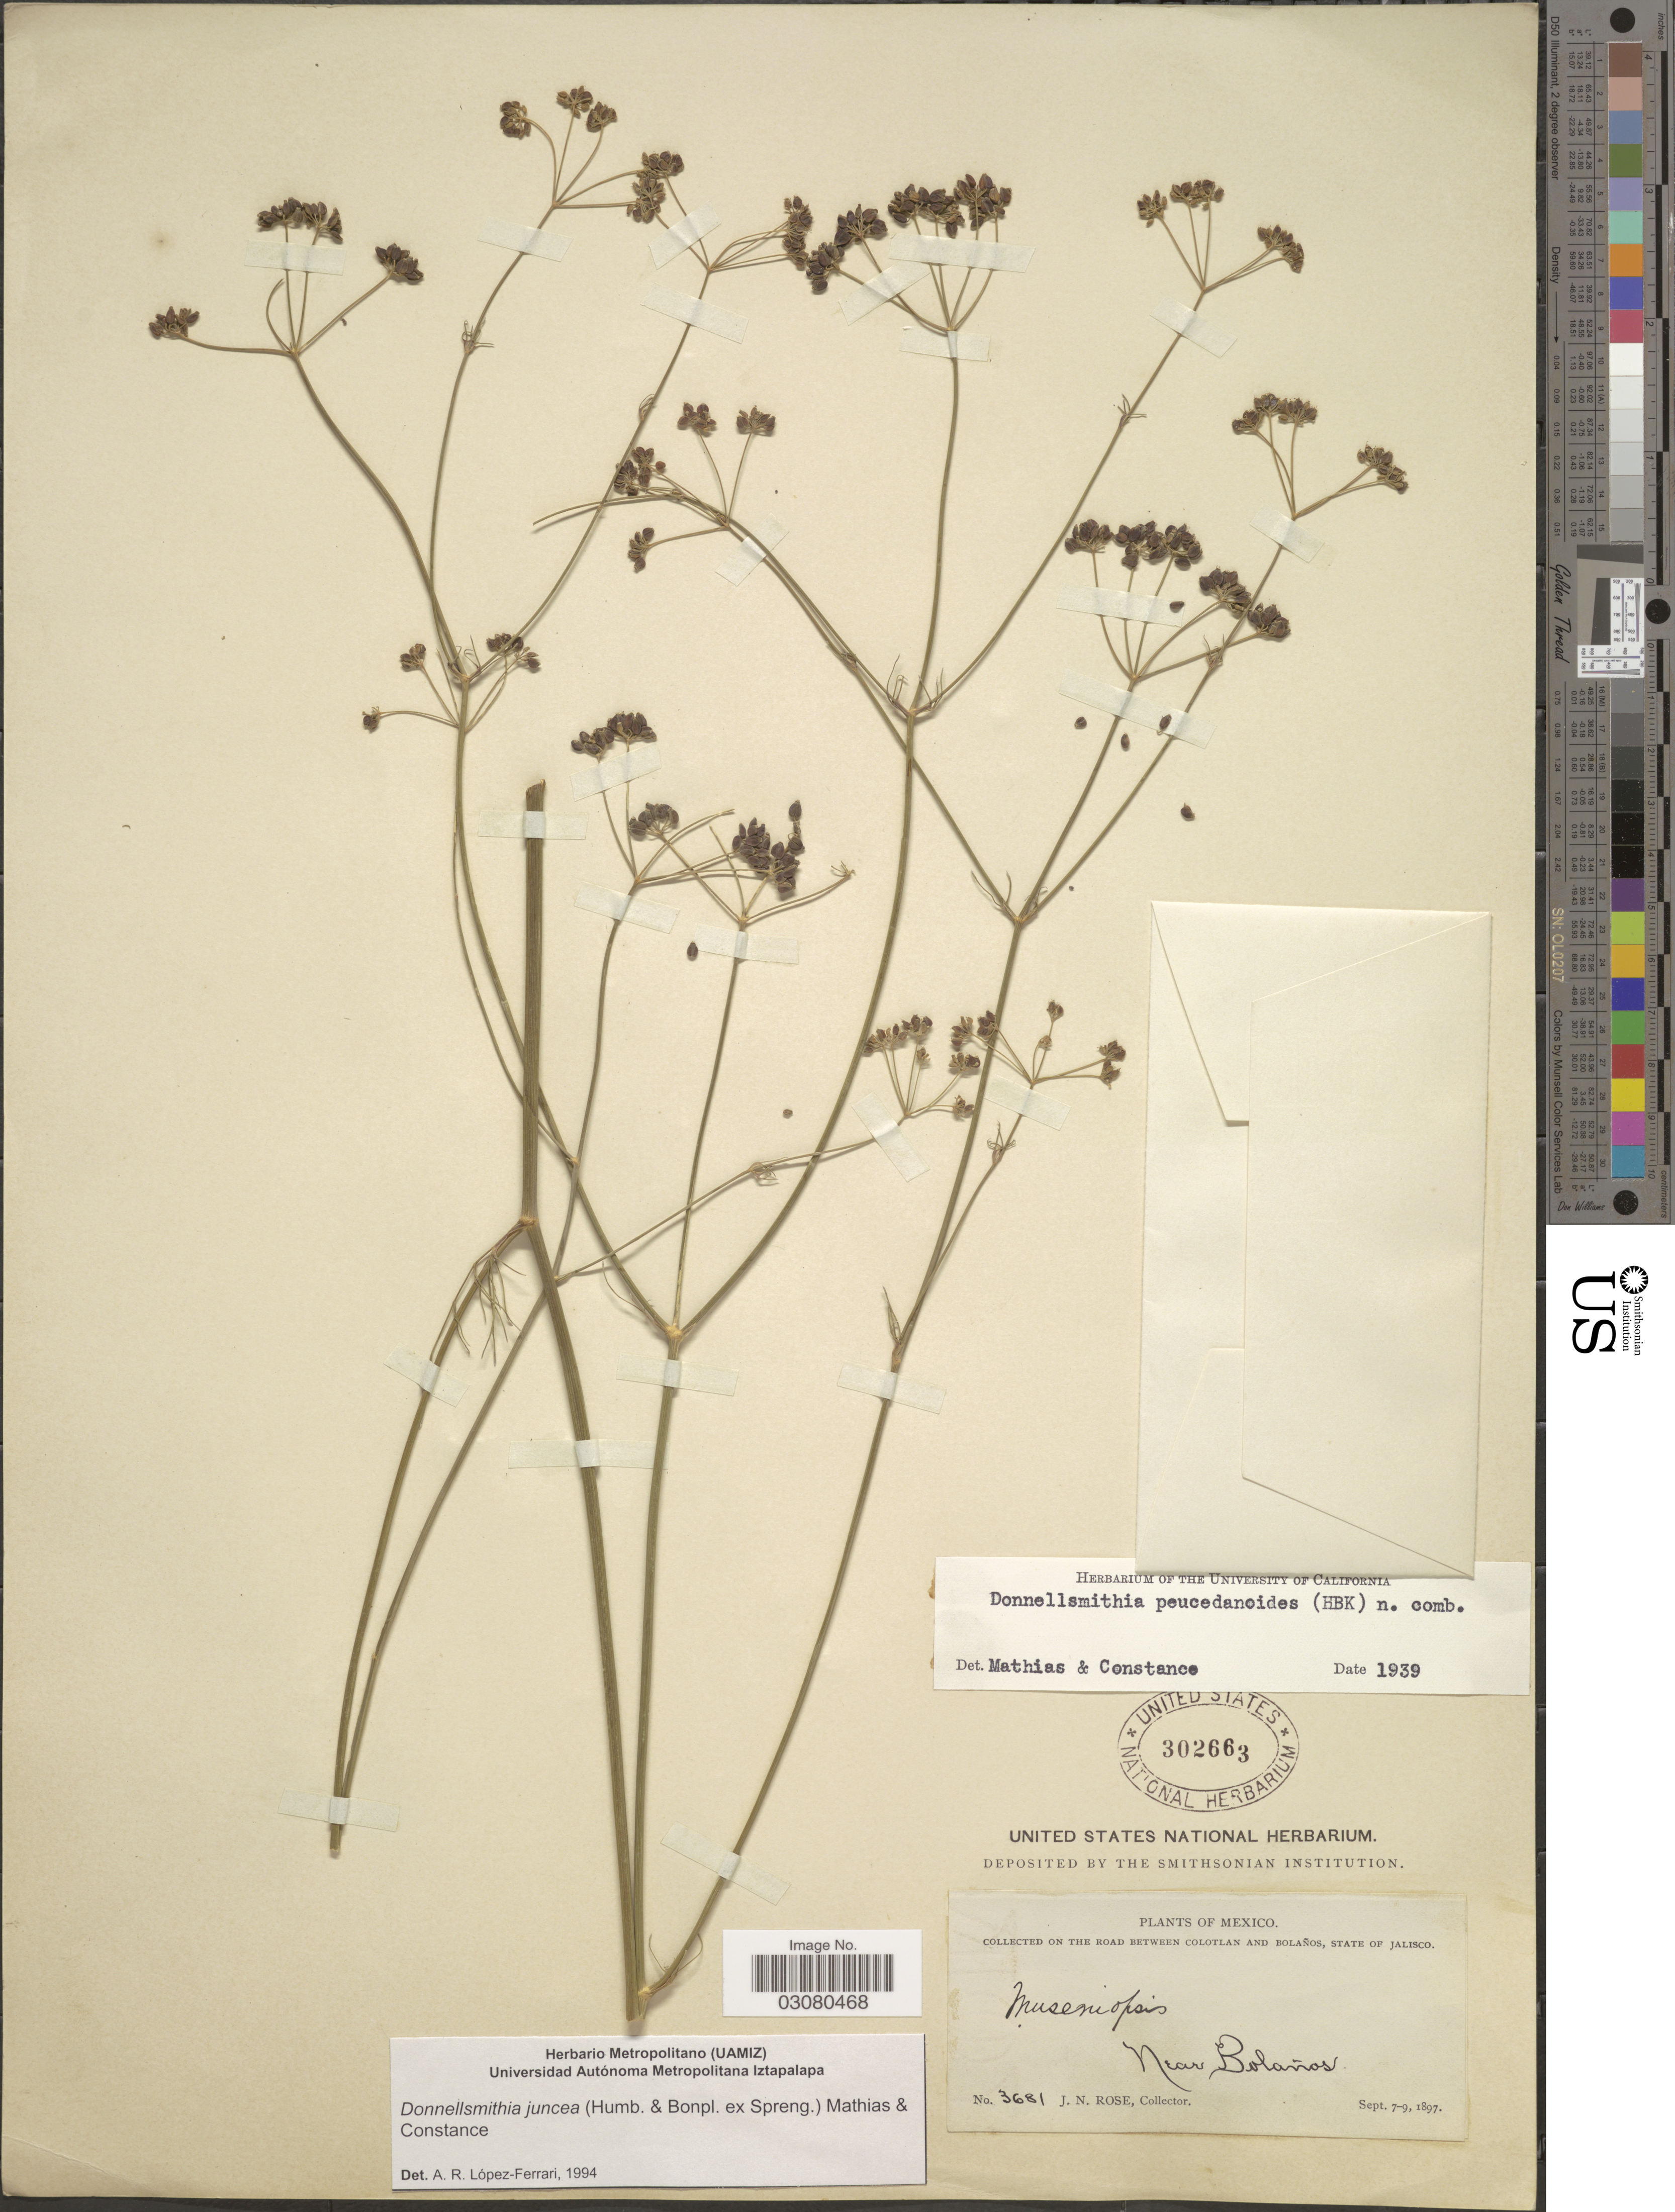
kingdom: Plantae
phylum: Tracheophyta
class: Magnoliopsida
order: Apiales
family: Apiaceae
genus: Donnellsmithia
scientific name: Donnellsmithia juncea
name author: (Humb. & Bonpl. ex Spreng.) Mathias & Constance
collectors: J. N. Rose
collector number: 3681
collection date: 1897-09-07/1897-09-09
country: Mexico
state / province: Jalisco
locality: On the road between Colotlan and Bolaños. Near Bolaños.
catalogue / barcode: US 302663